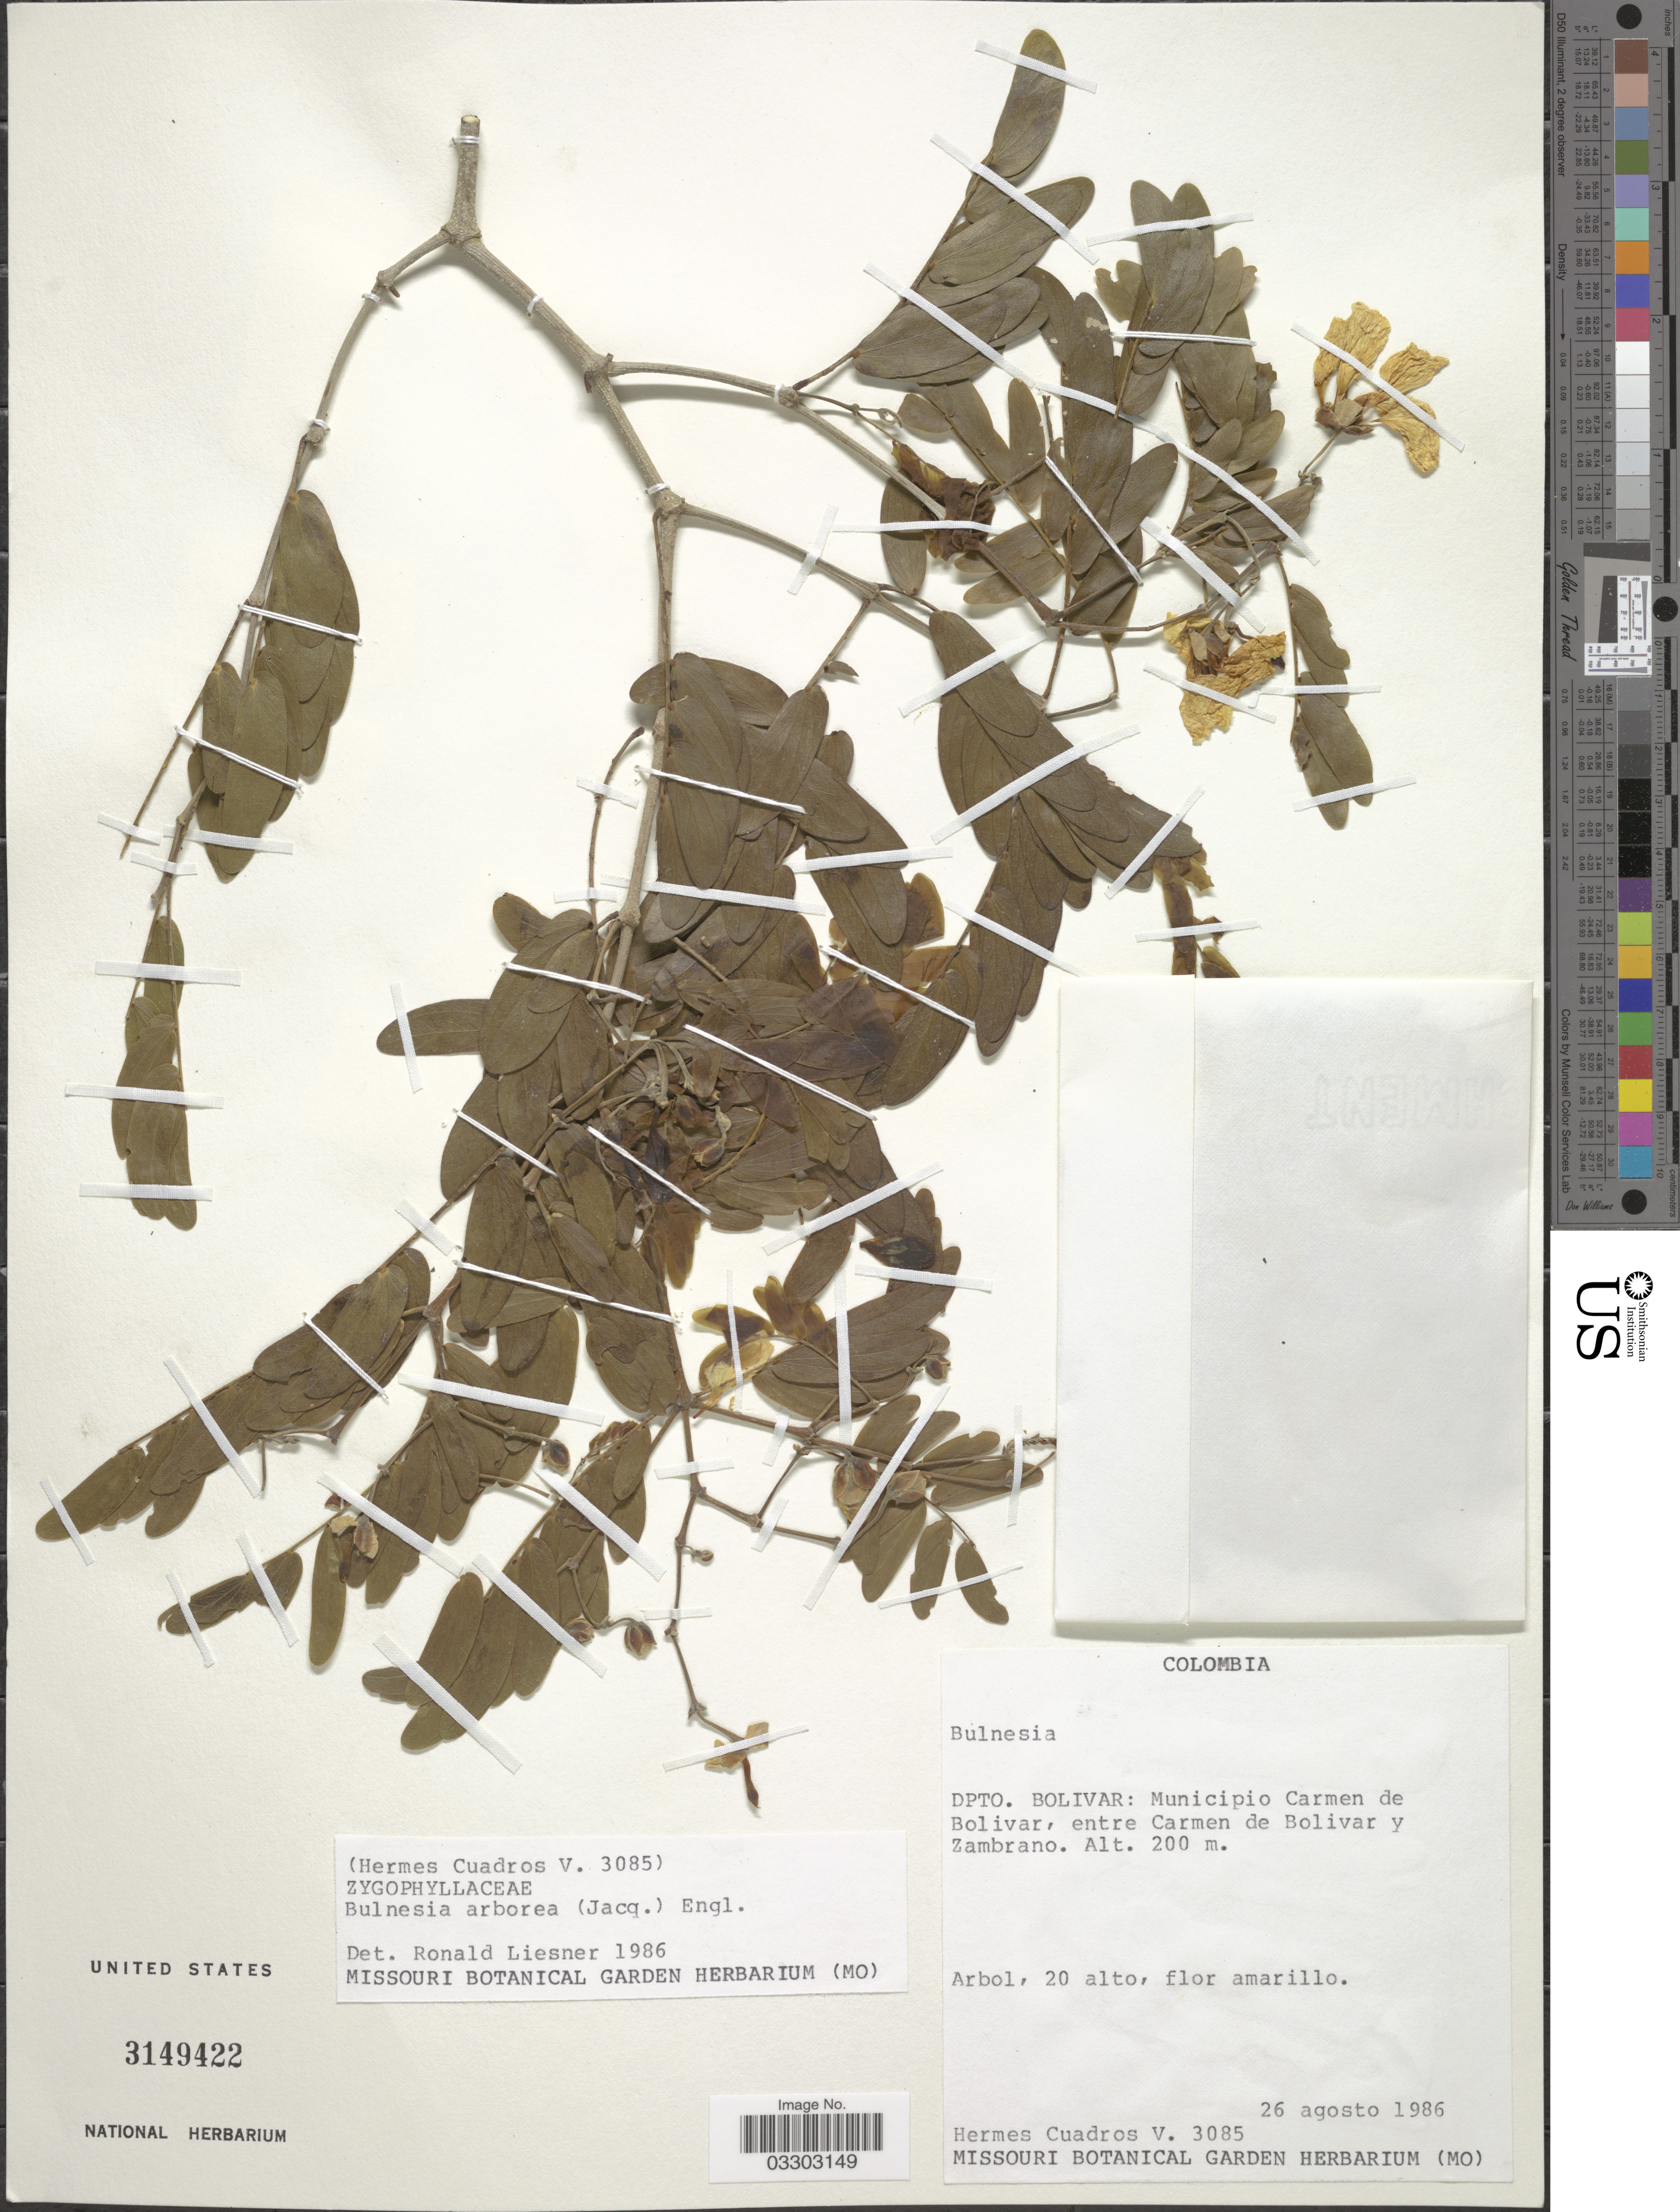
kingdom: Plantae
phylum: Tracheophyta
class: Magnoliopsida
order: Zygophyllales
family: Zygophyllaceae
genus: Gonopterodendron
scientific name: Gonopterodendron arboreum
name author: (Jacq.) Godoy-Bürki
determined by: U.S. National Herbarium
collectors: H. Cuadros V.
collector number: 3085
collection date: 1986-08-26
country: Colombia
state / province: Bolívar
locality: Dpto. Bolivar: Municipio Carmen de Bolivar, entre Carmen de Bolivar y Zambrano.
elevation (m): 200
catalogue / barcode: US 3149422